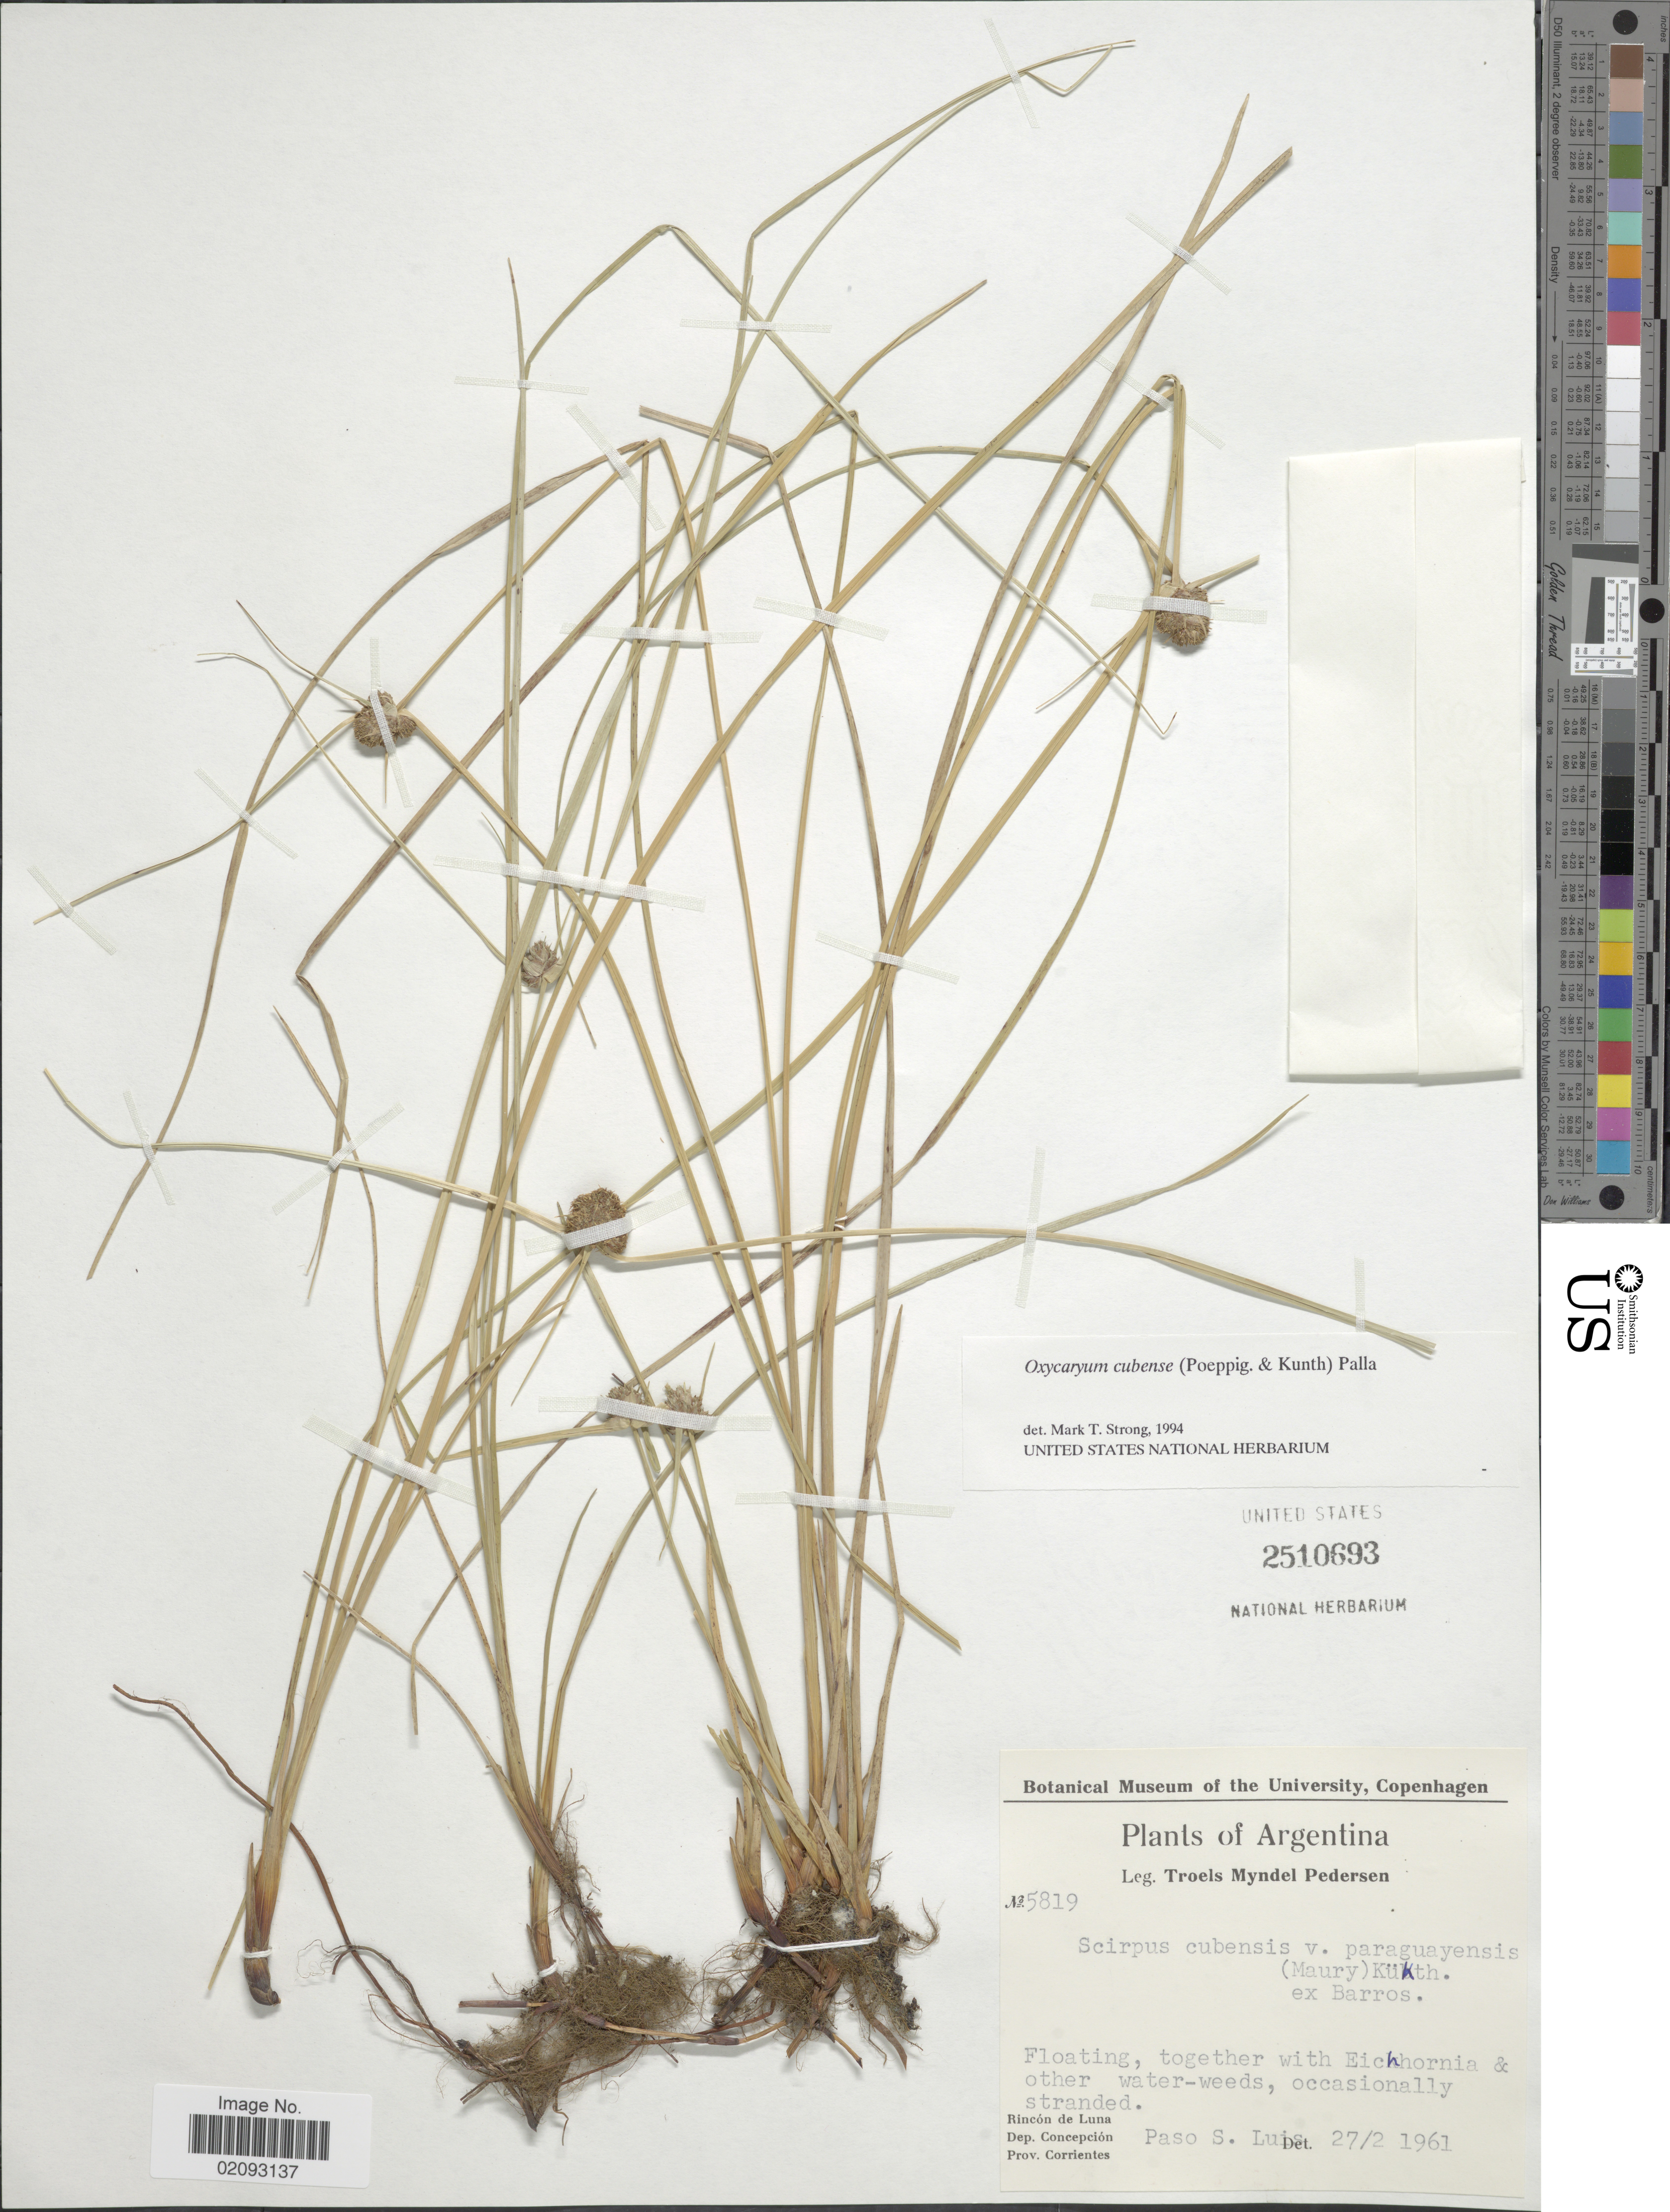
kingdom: Plantae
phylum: Tracheophyta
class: Liliopsida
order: Poales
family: Cyperaceae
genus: Cyperus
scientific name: Cyperus blepharoleptos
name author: Steud.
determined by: Strong, M. T., (US), Smithsonian Institution - National Museum of Natural History (UNITED STATES)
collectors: T. Pederson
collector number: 5819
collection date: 1961-02-27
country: Argentina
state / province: Corrientes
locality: Rincón de Luna, Dep. Concepcion, Paso S. Luis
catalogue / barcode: US 2510693